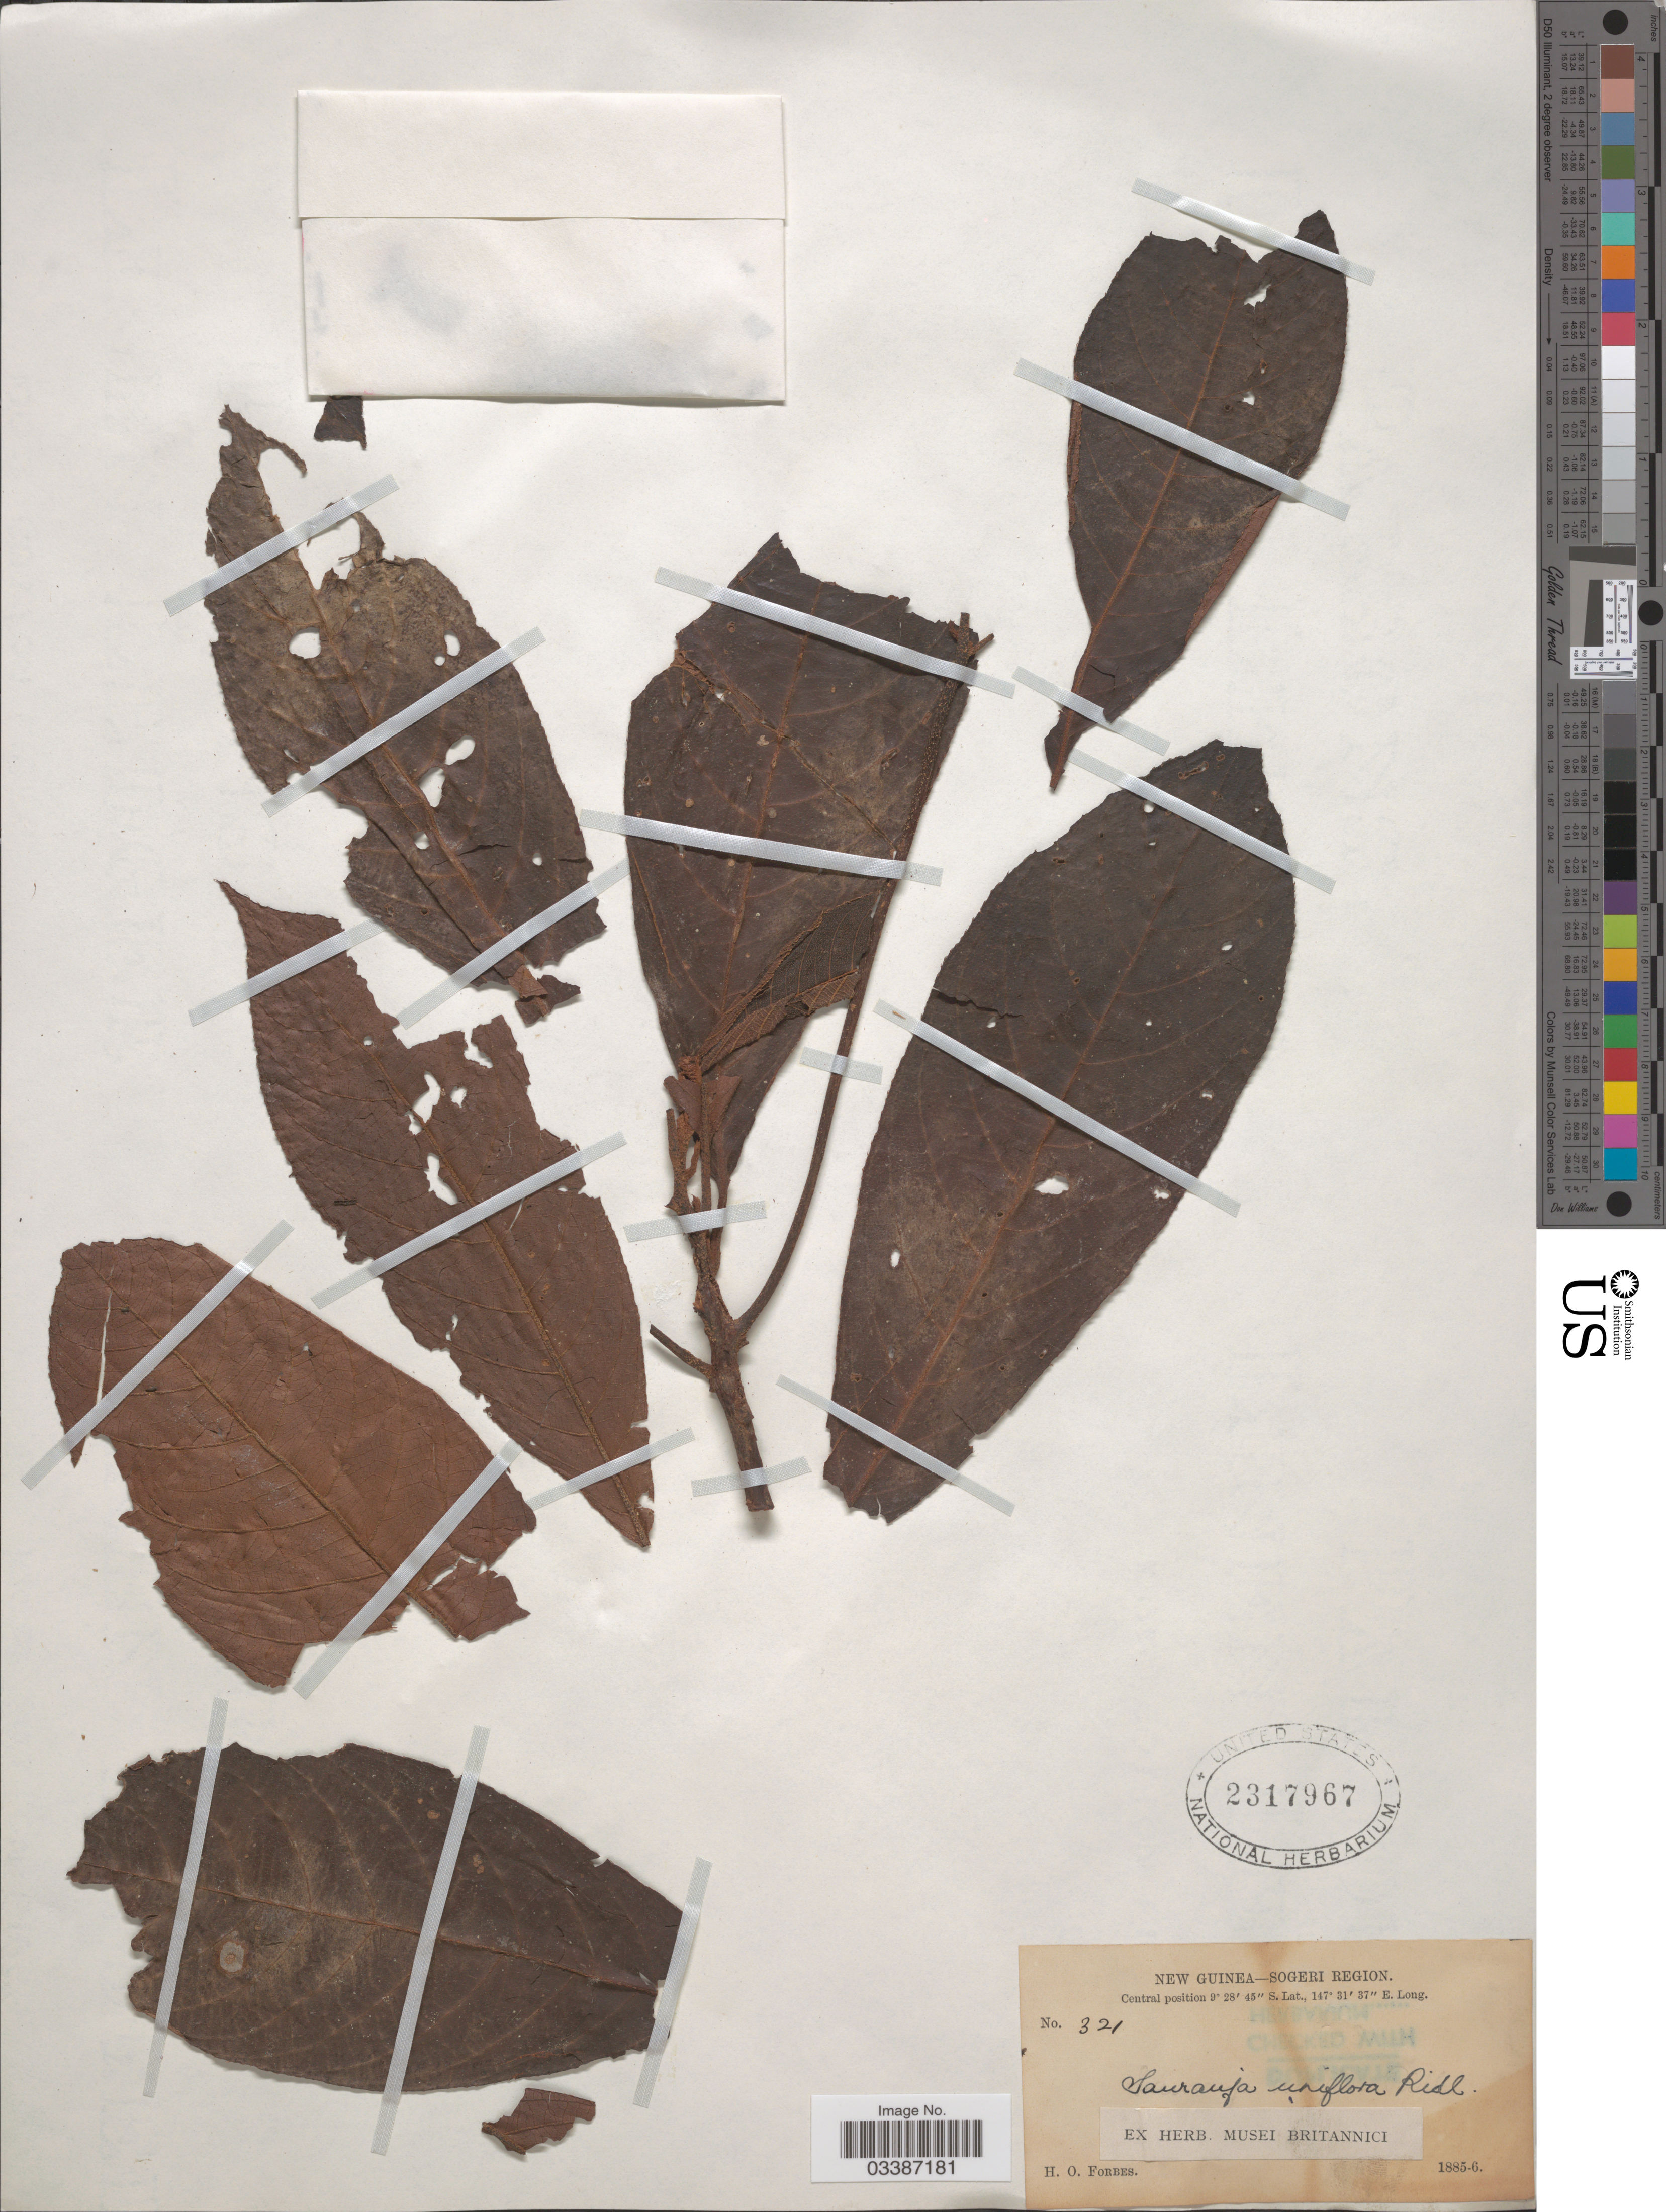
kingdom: Plantae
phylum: Tracheophyta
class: Magnoliopsida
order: Ericales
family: Actinidiaceae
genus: Saurauia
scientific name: Saurauia uniflora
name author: Ridl.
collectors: H. O. Forbes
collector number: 321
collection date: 1885/1886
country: Papua New Guinea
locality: New Guinea- Sogeri Region. Central position.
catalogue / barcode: US 2317967